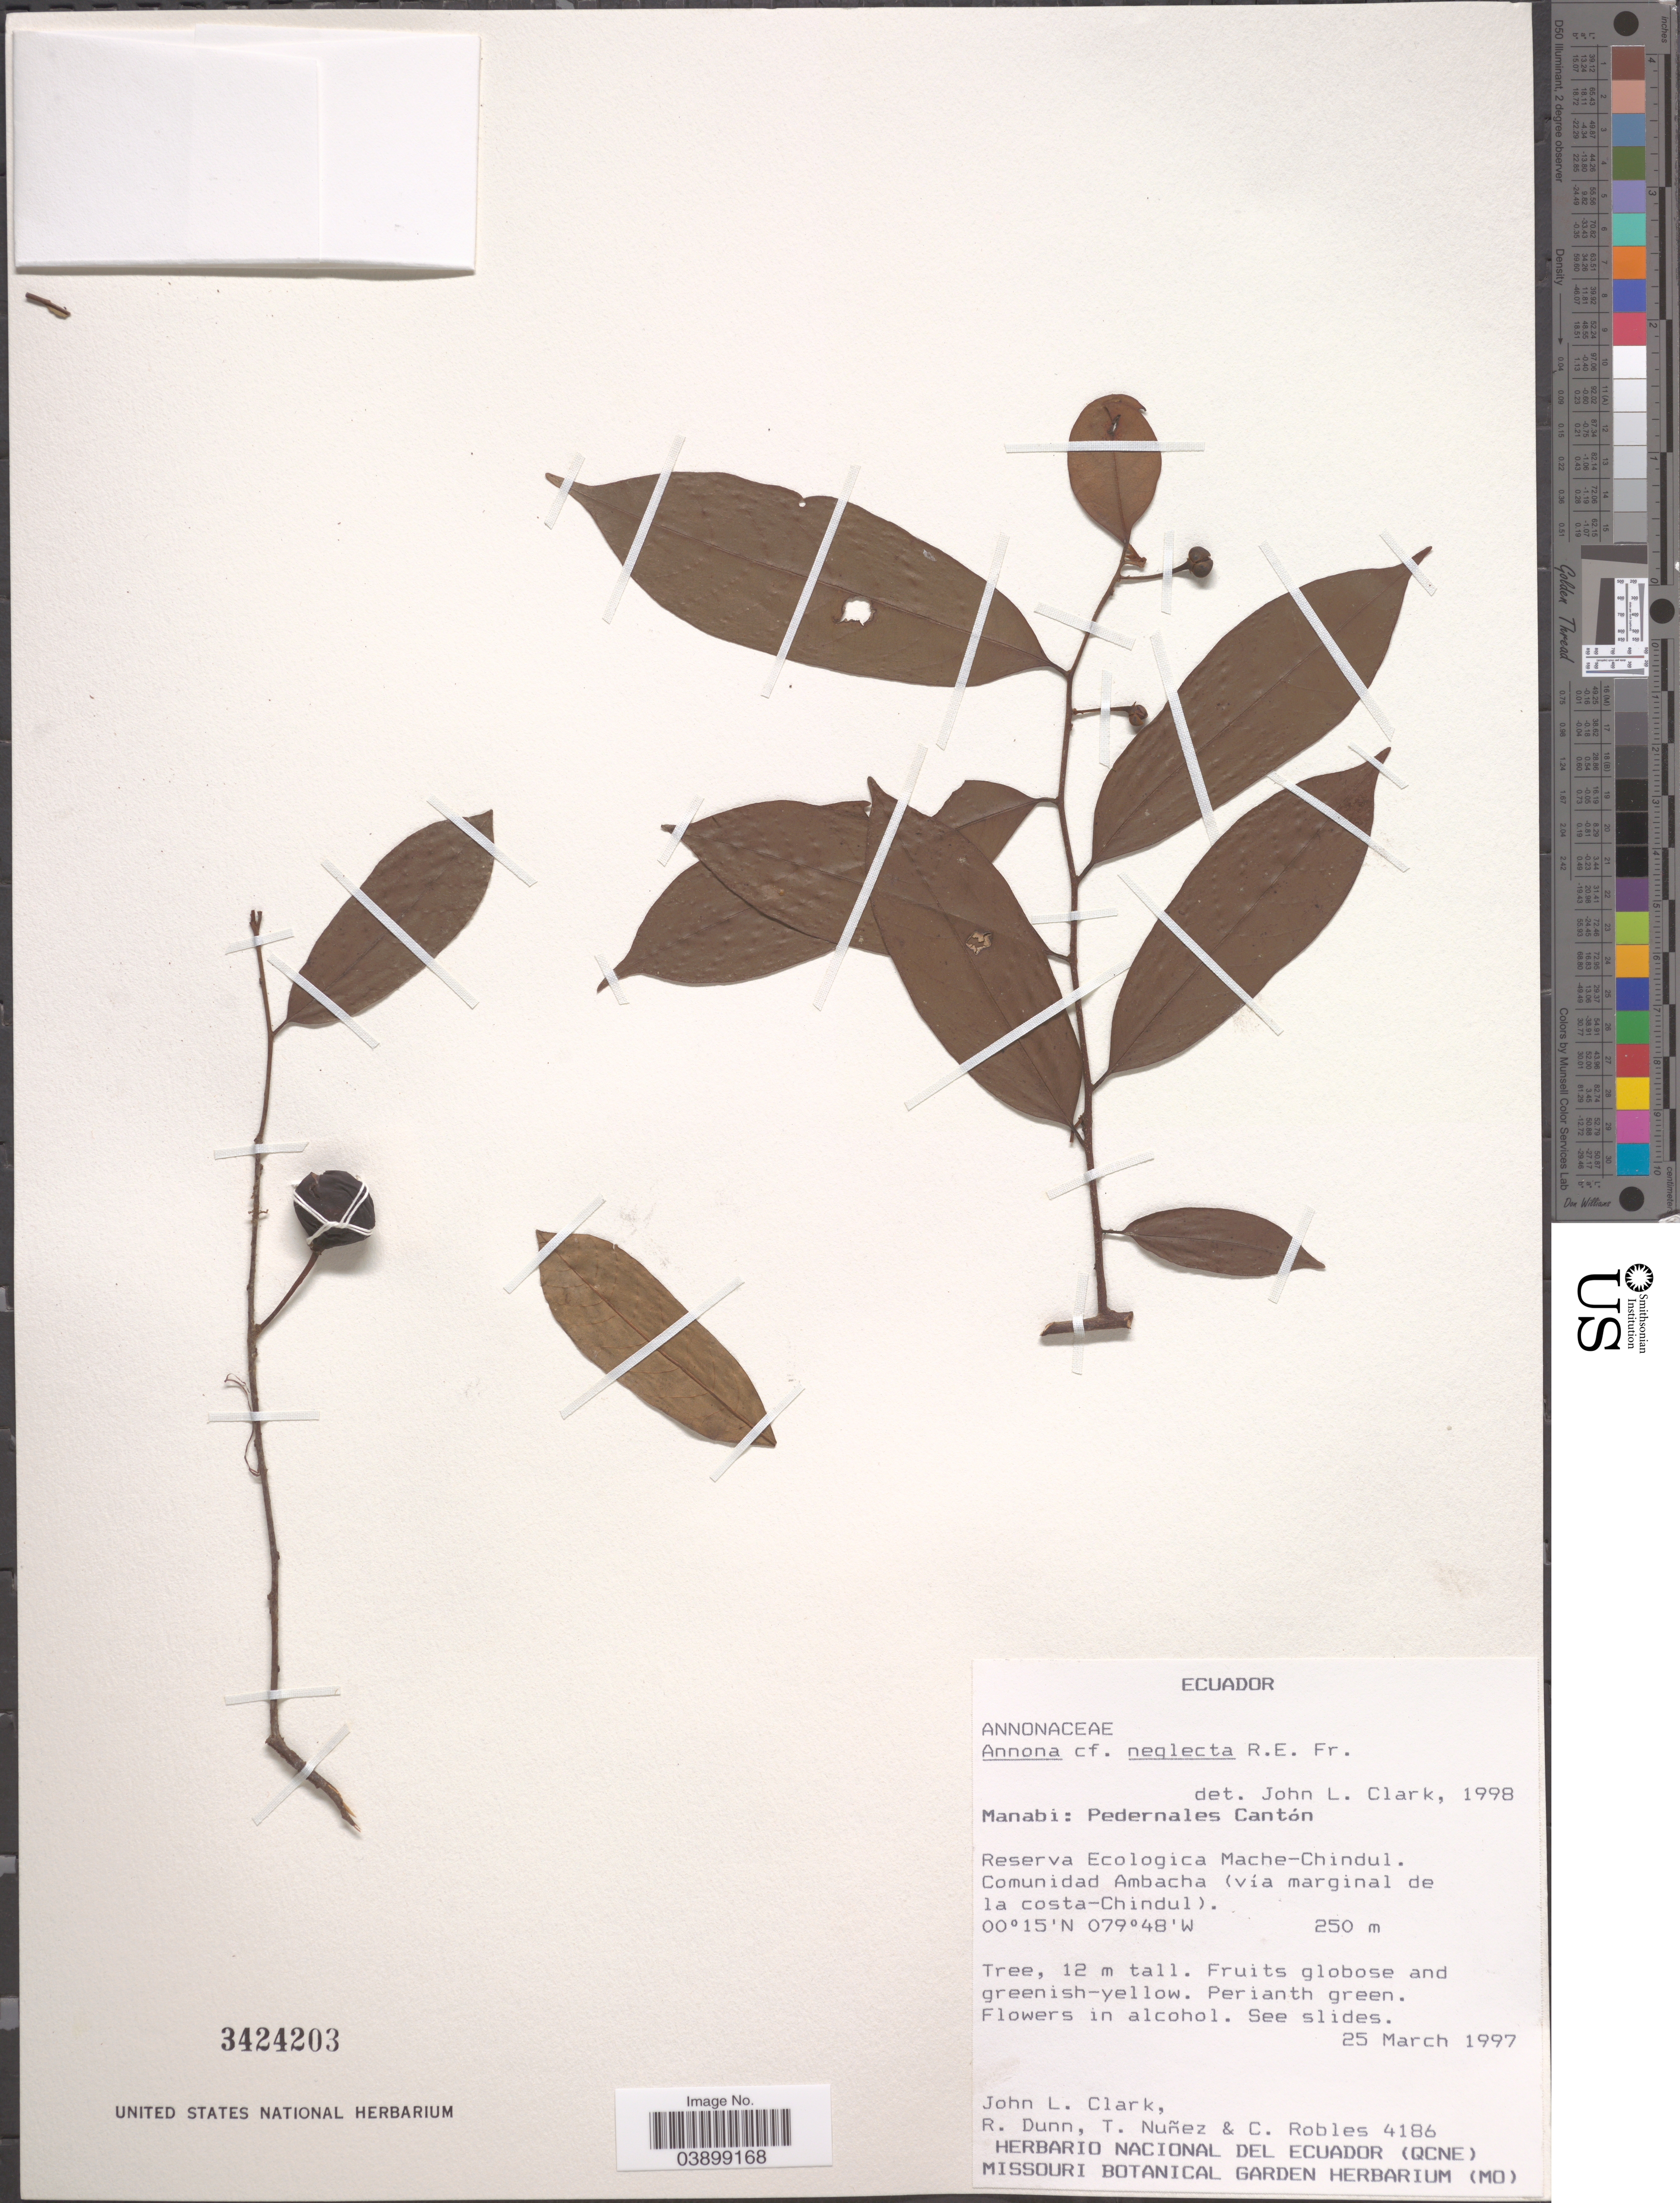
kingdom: Plantae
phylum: Tracheophyta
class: Magnoliopsida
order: Magnoliales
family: Annonaceae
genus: Annona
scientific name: Annona neglecta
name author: R.E. Fr.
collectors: J. L. Clark, R. Dunn, T. Núñez & C. Robles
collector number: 4186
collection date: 1997-03-25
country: Ecuador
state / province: Manabí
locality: Pedernales Cantón. Reserva Ecologica Mache-Chindul. Comunidad Ambache (vía marginal de la costa-Chindul).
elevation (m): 250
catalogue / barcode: US 3424203